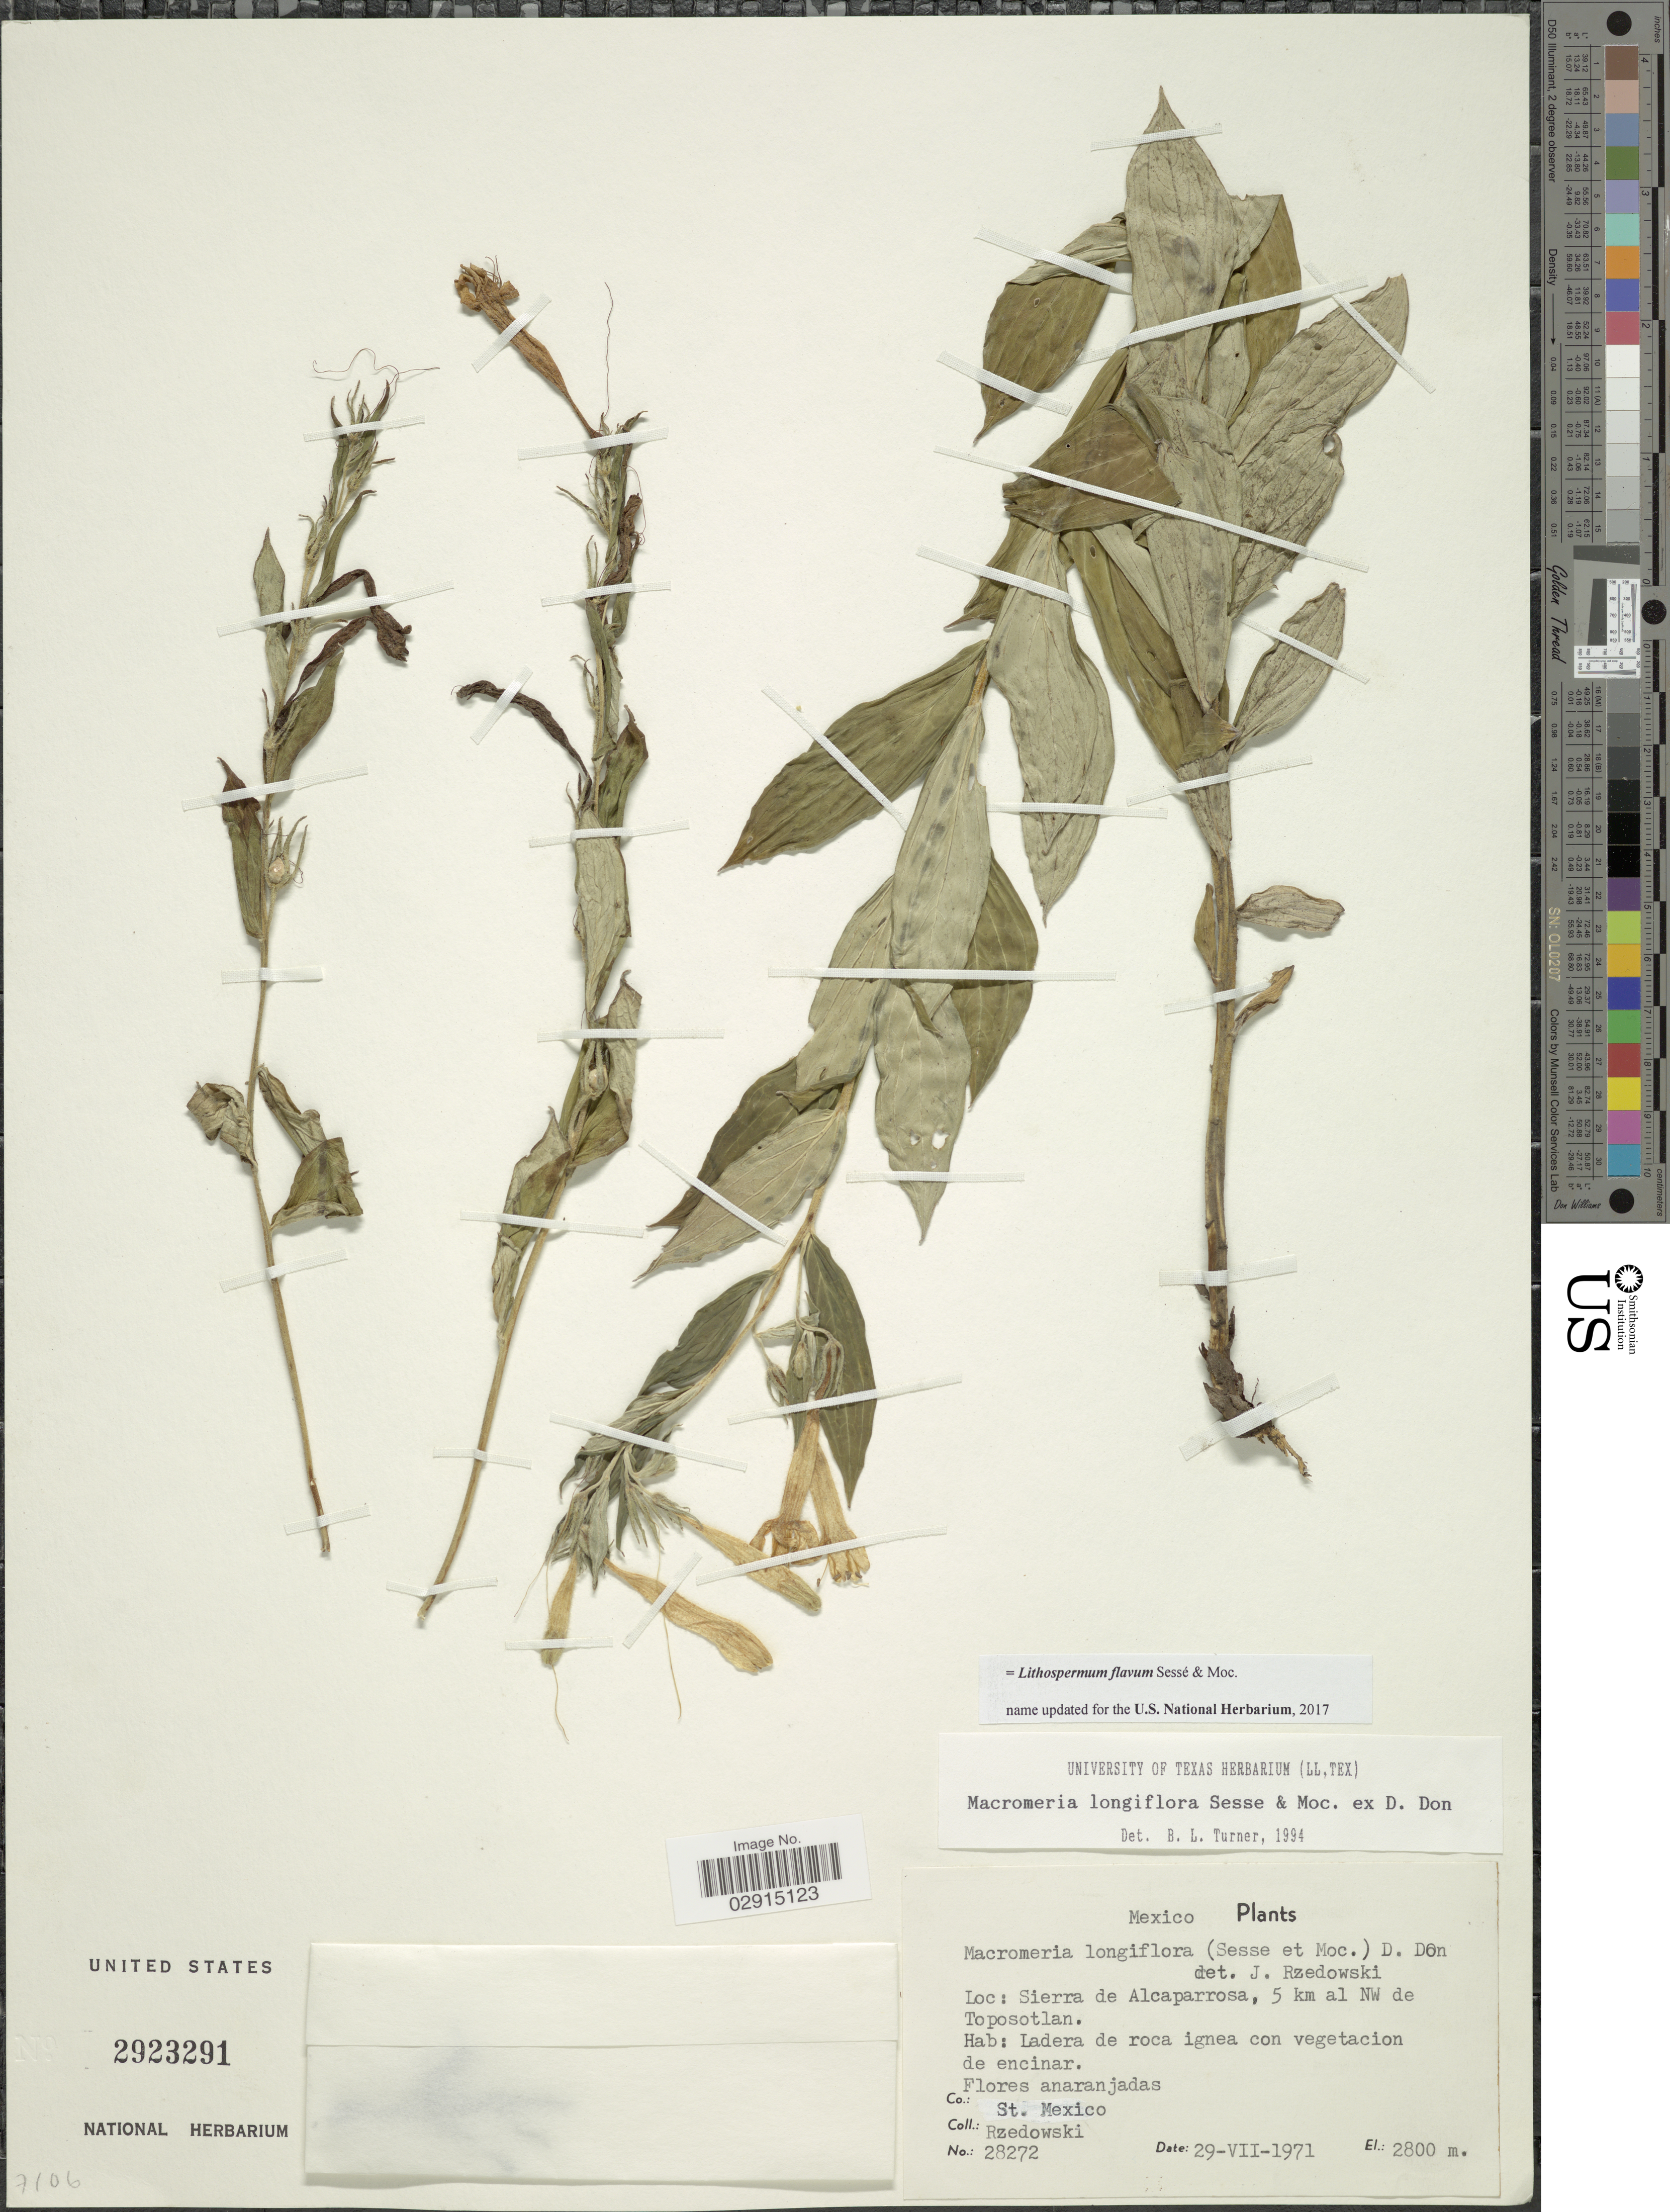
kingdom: Plantae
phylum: Tracheophyta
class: Magnoliopsida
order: Boraginales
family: Boraginaceae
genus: Lithospermum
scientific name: Lithospermum flavum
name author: Sessé & Moc.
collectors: Rzedowski, --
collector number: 28272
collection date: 1971-07-29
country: Mexico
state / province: México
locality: Sierra de Alcaparrosa, 5 km al NW de Toposotlan. St. Mexico.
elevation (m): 2800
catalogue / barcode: US 2923291